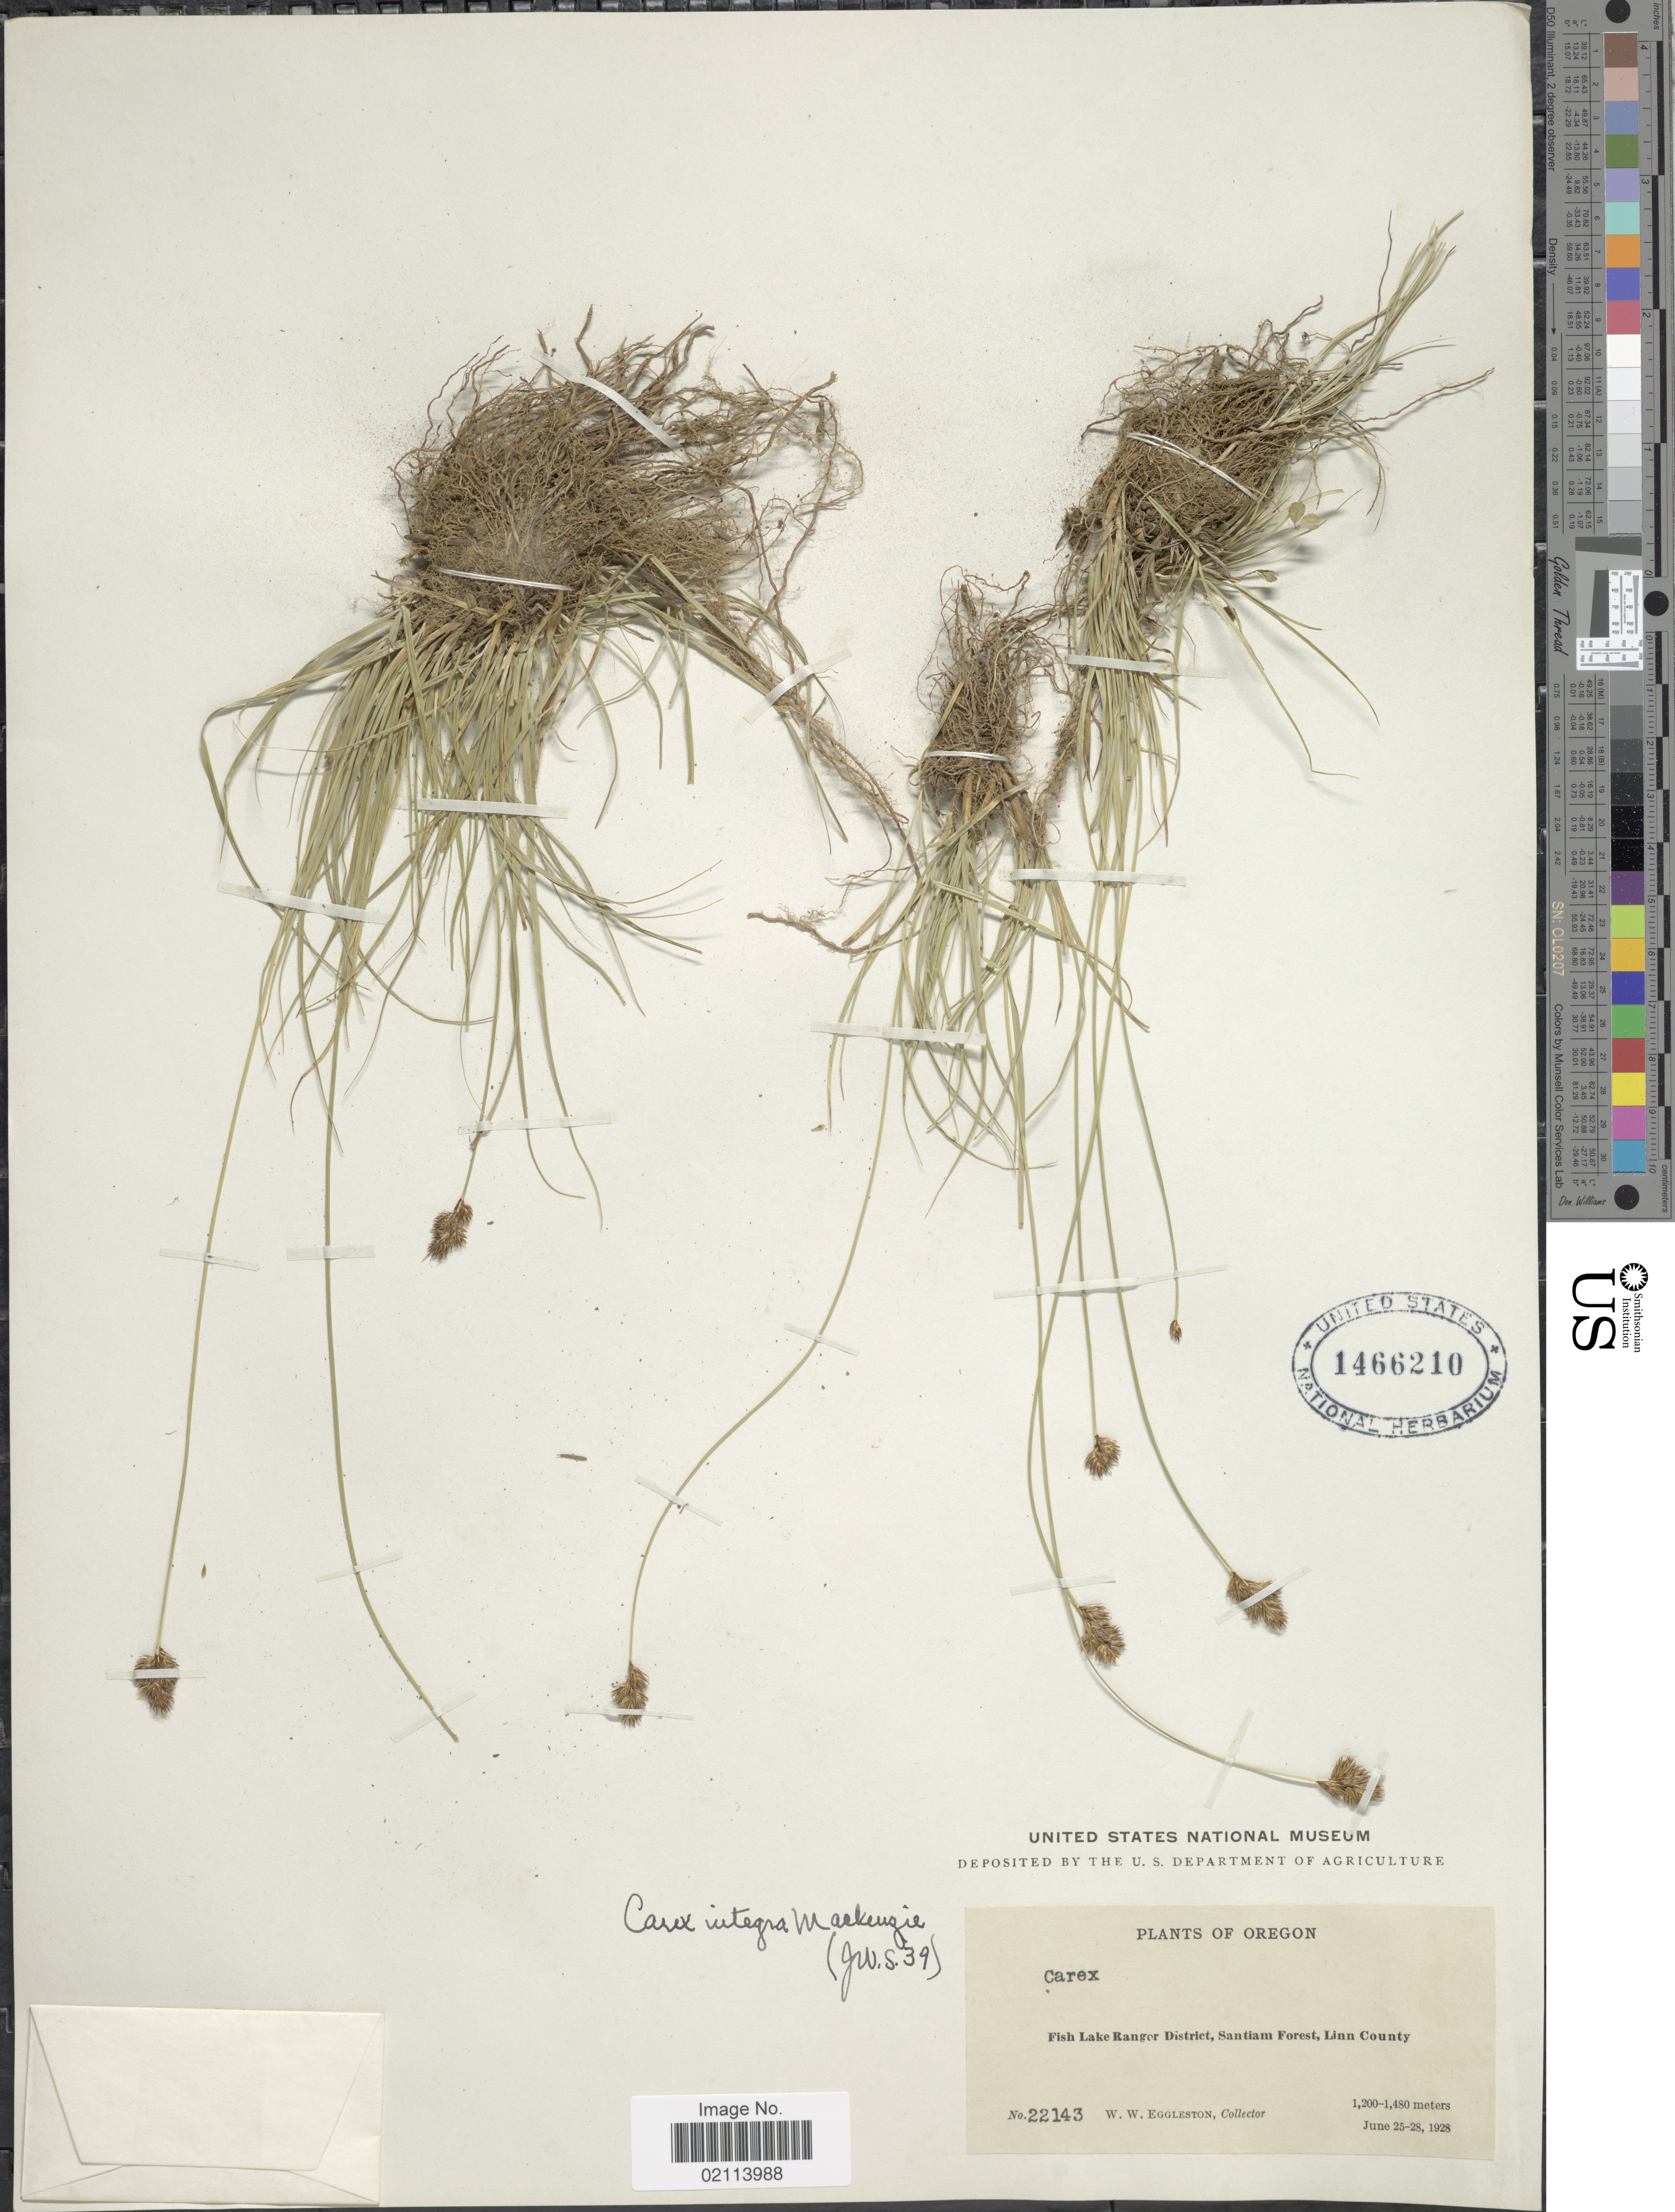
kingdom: Plantae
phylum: Tracheophyta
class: Liliopsida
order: Poales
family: Cyperaceae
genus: Carex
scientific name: Carex integra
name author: Mack.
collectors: W. W. Eggleston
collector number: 22143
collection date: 1928-06-25/1928-06-28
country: United States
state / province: Oregon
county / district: Linn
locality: Fish Lake Ranger District, Santiam Forest, Linn County.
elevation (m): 1200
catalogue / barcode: US 466210